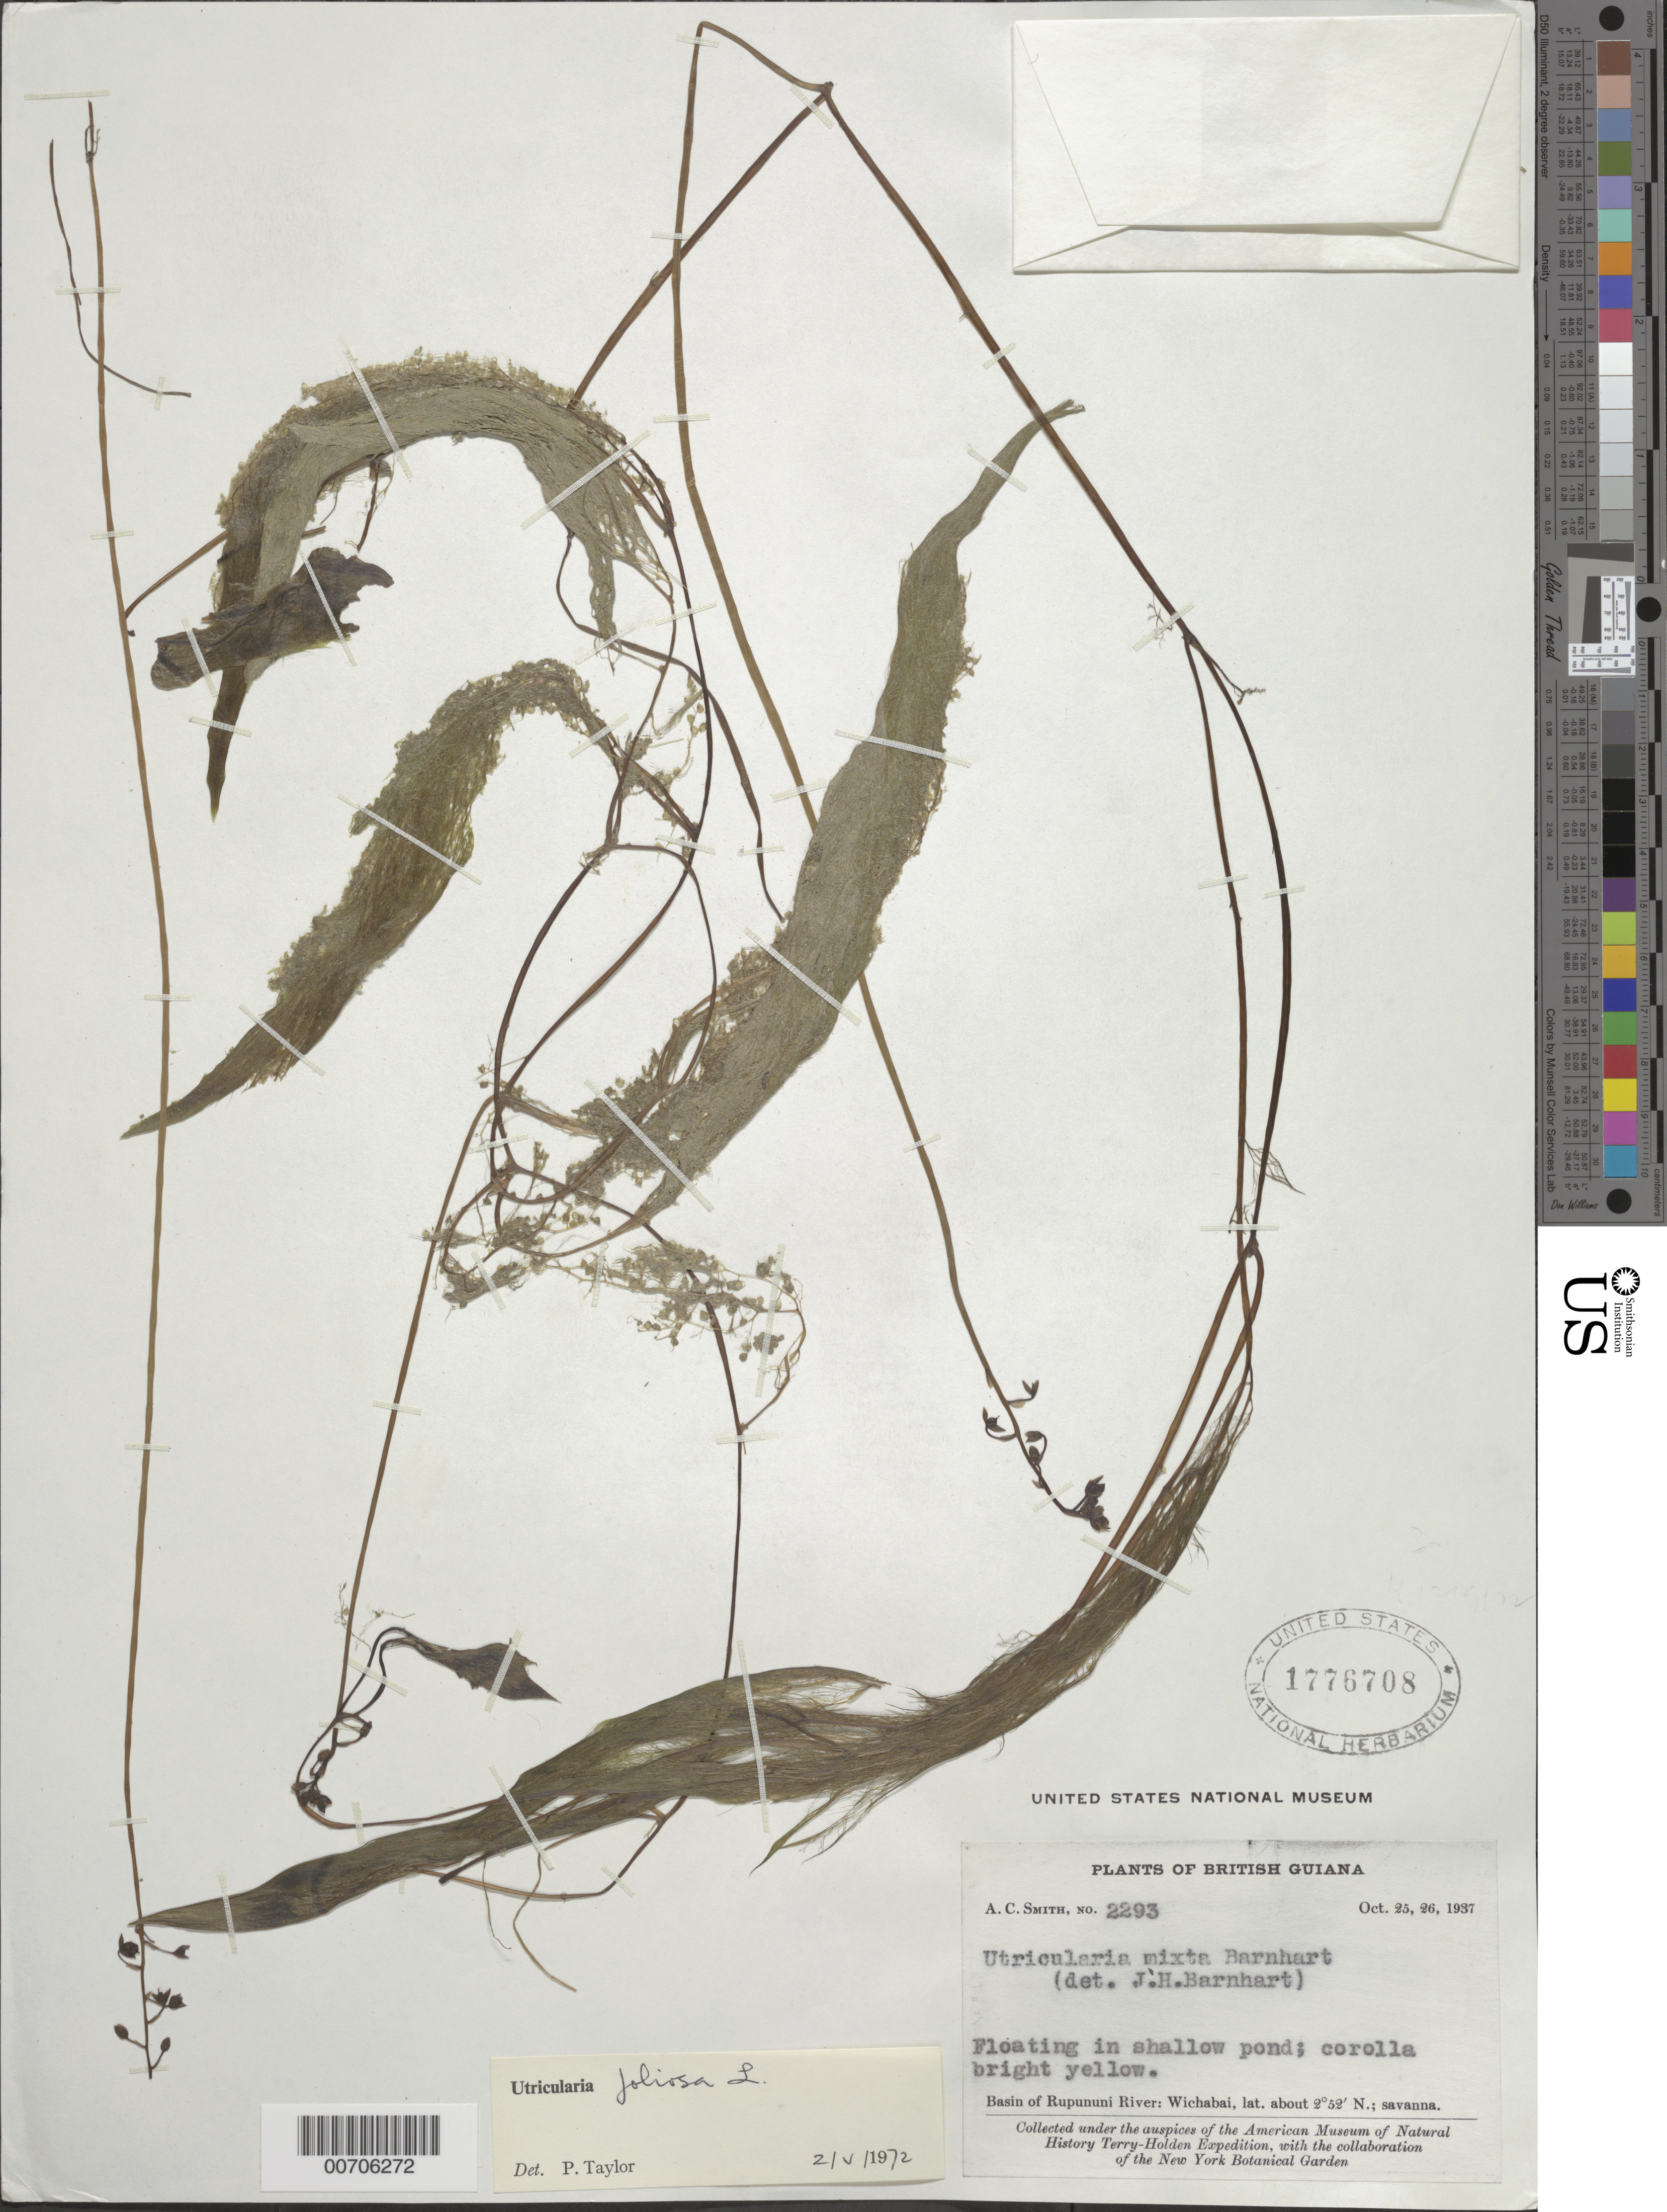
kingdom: Plantae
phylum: Tracheophyta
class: Magnoliopsida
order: Lamiales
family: Lentibulariaceae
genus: Utricularia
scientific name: Utricularia foliosa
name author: L.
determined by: Taylor, P.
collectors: A. C. Smith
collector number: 2293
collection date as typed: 25-Oct-37 to 26-Oct-37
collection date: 1937-10-25/1937-10-26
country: Guyana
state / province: U. Takutu-U. Essequibo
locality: Wichabai, Rupununi River basin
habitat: Savanna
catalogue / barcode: US 1776708